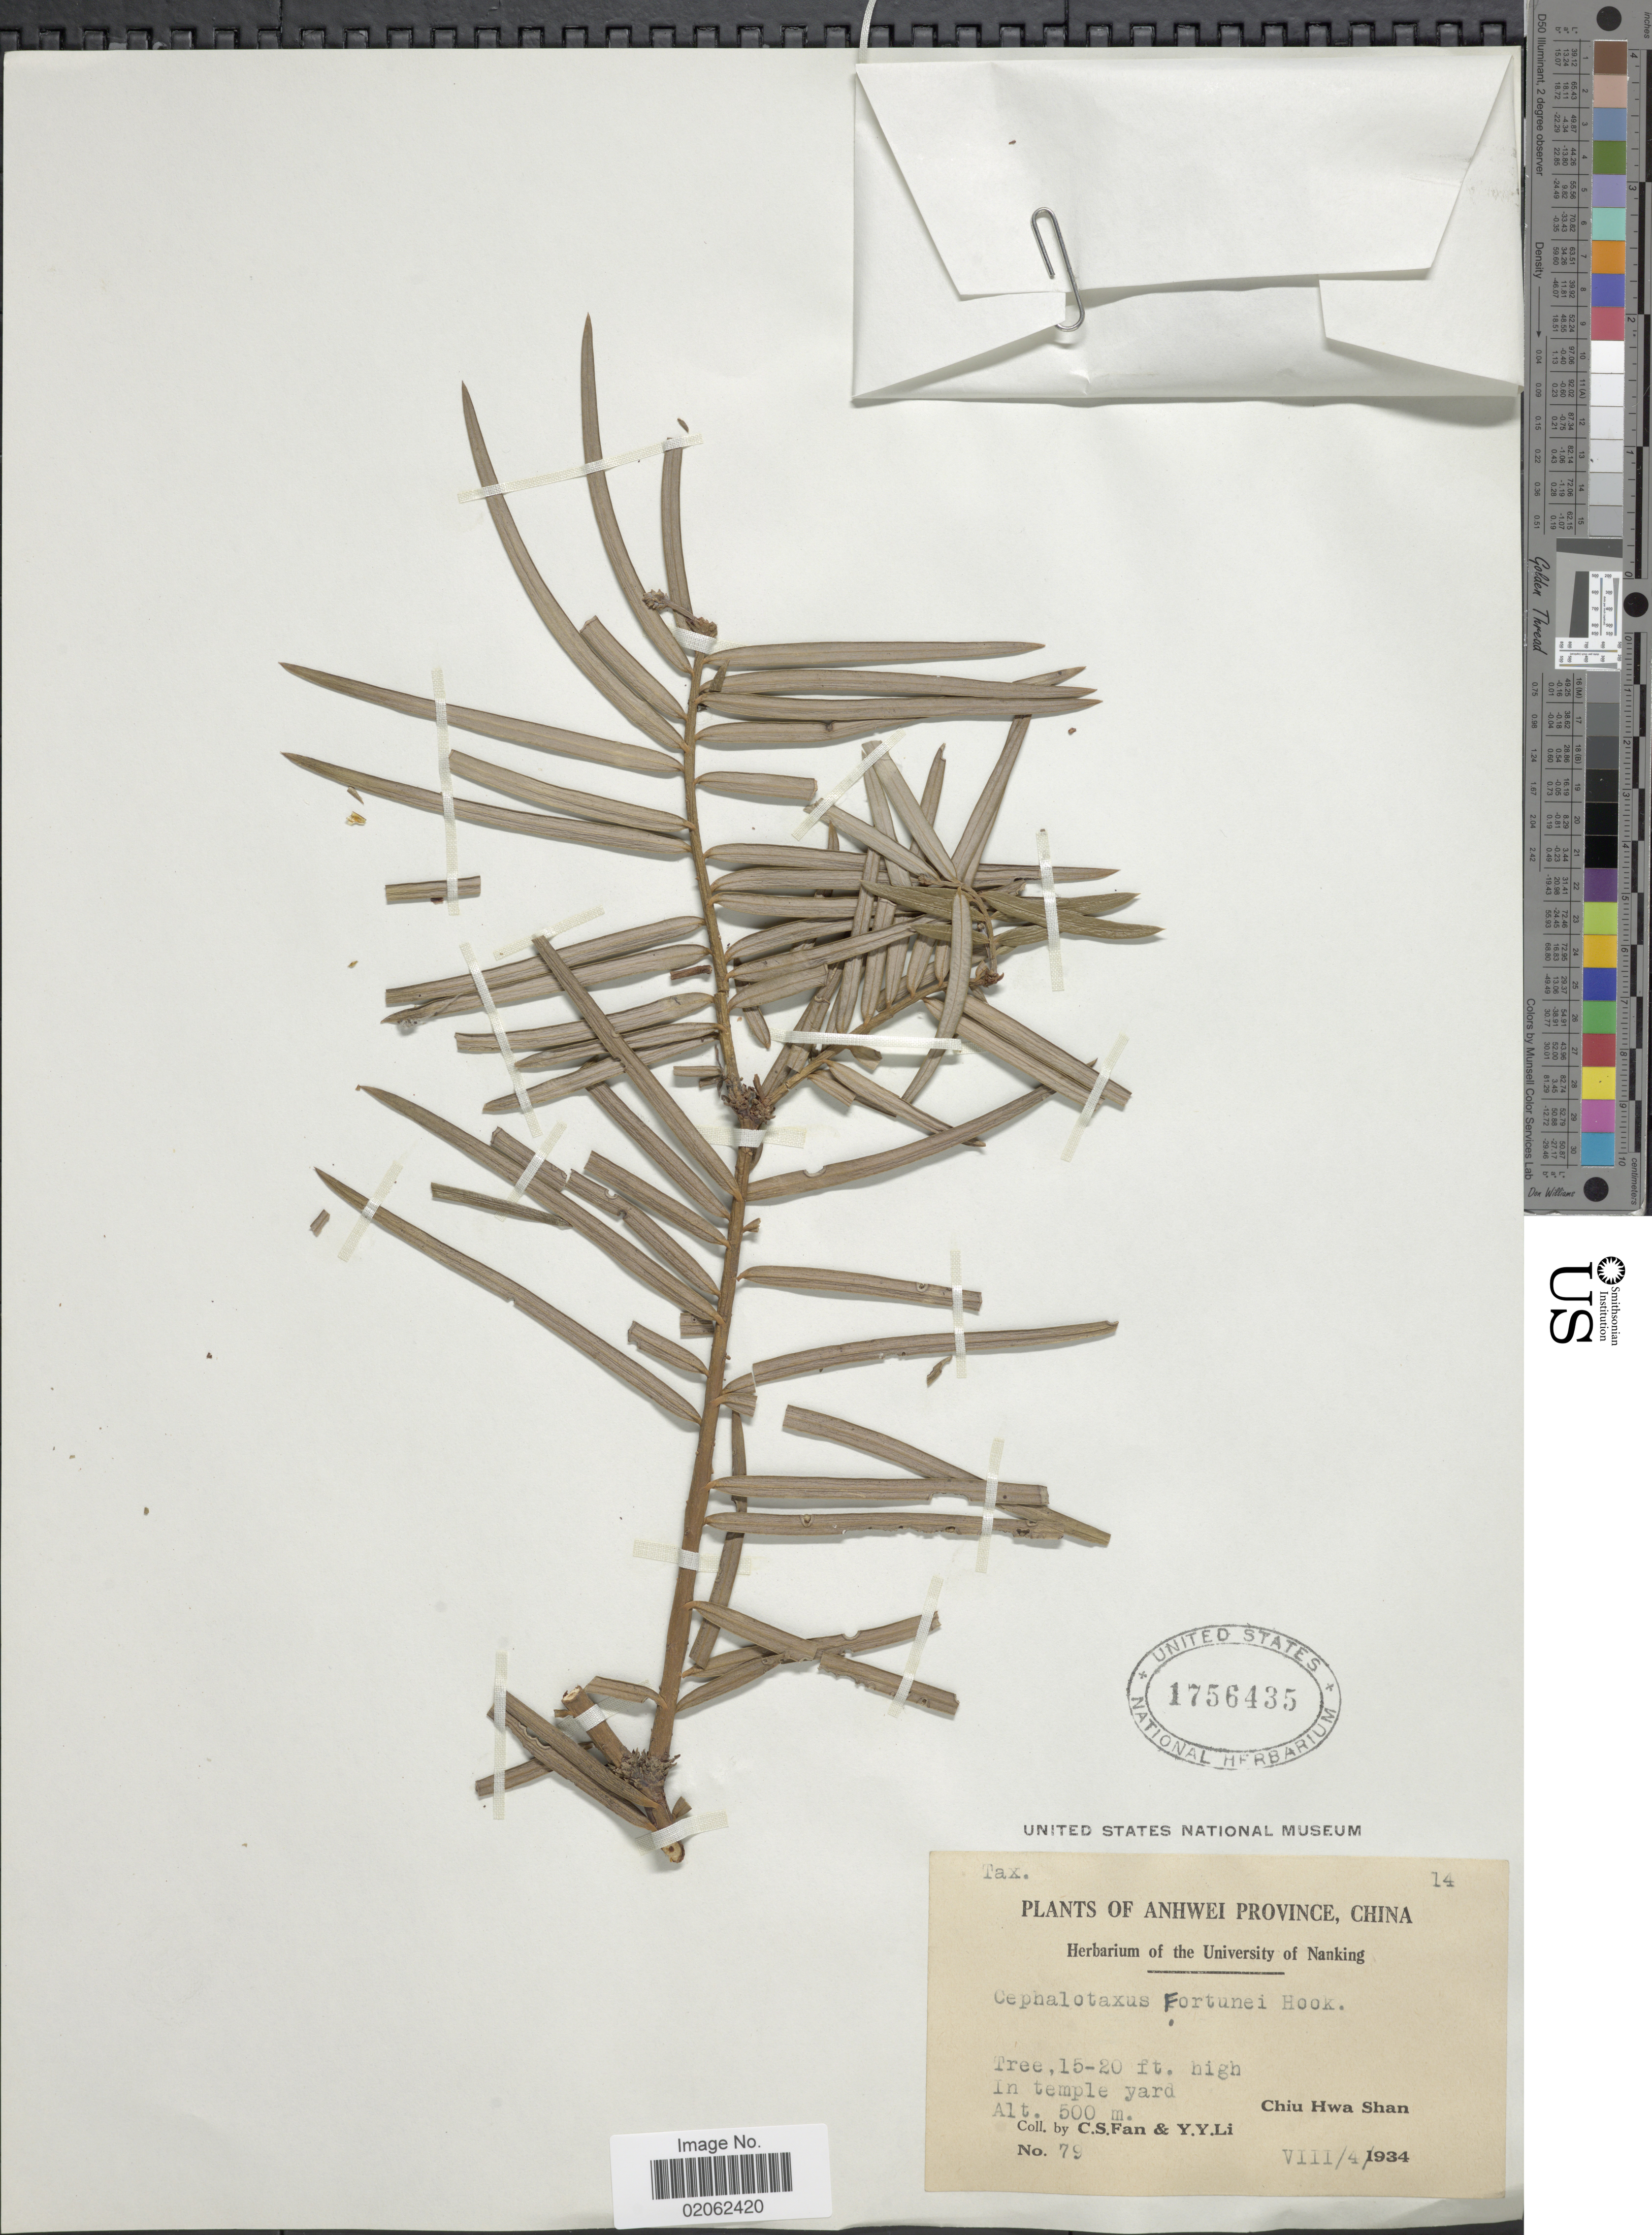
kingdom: Plantae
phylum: Tracheophyta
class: Pinopsida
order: Pinales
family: Cephalotaxaceae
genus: Cephalotaxus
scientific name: Cephalotaxus fortunei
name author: Hook.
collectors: C. S. Fan & Y. Y. Li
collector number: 79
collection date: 1934-08-04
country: China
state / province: Anhui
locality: Anhwei. In temple yard. Chiu Hwa Shan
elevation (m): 500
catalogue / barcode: US 1756435